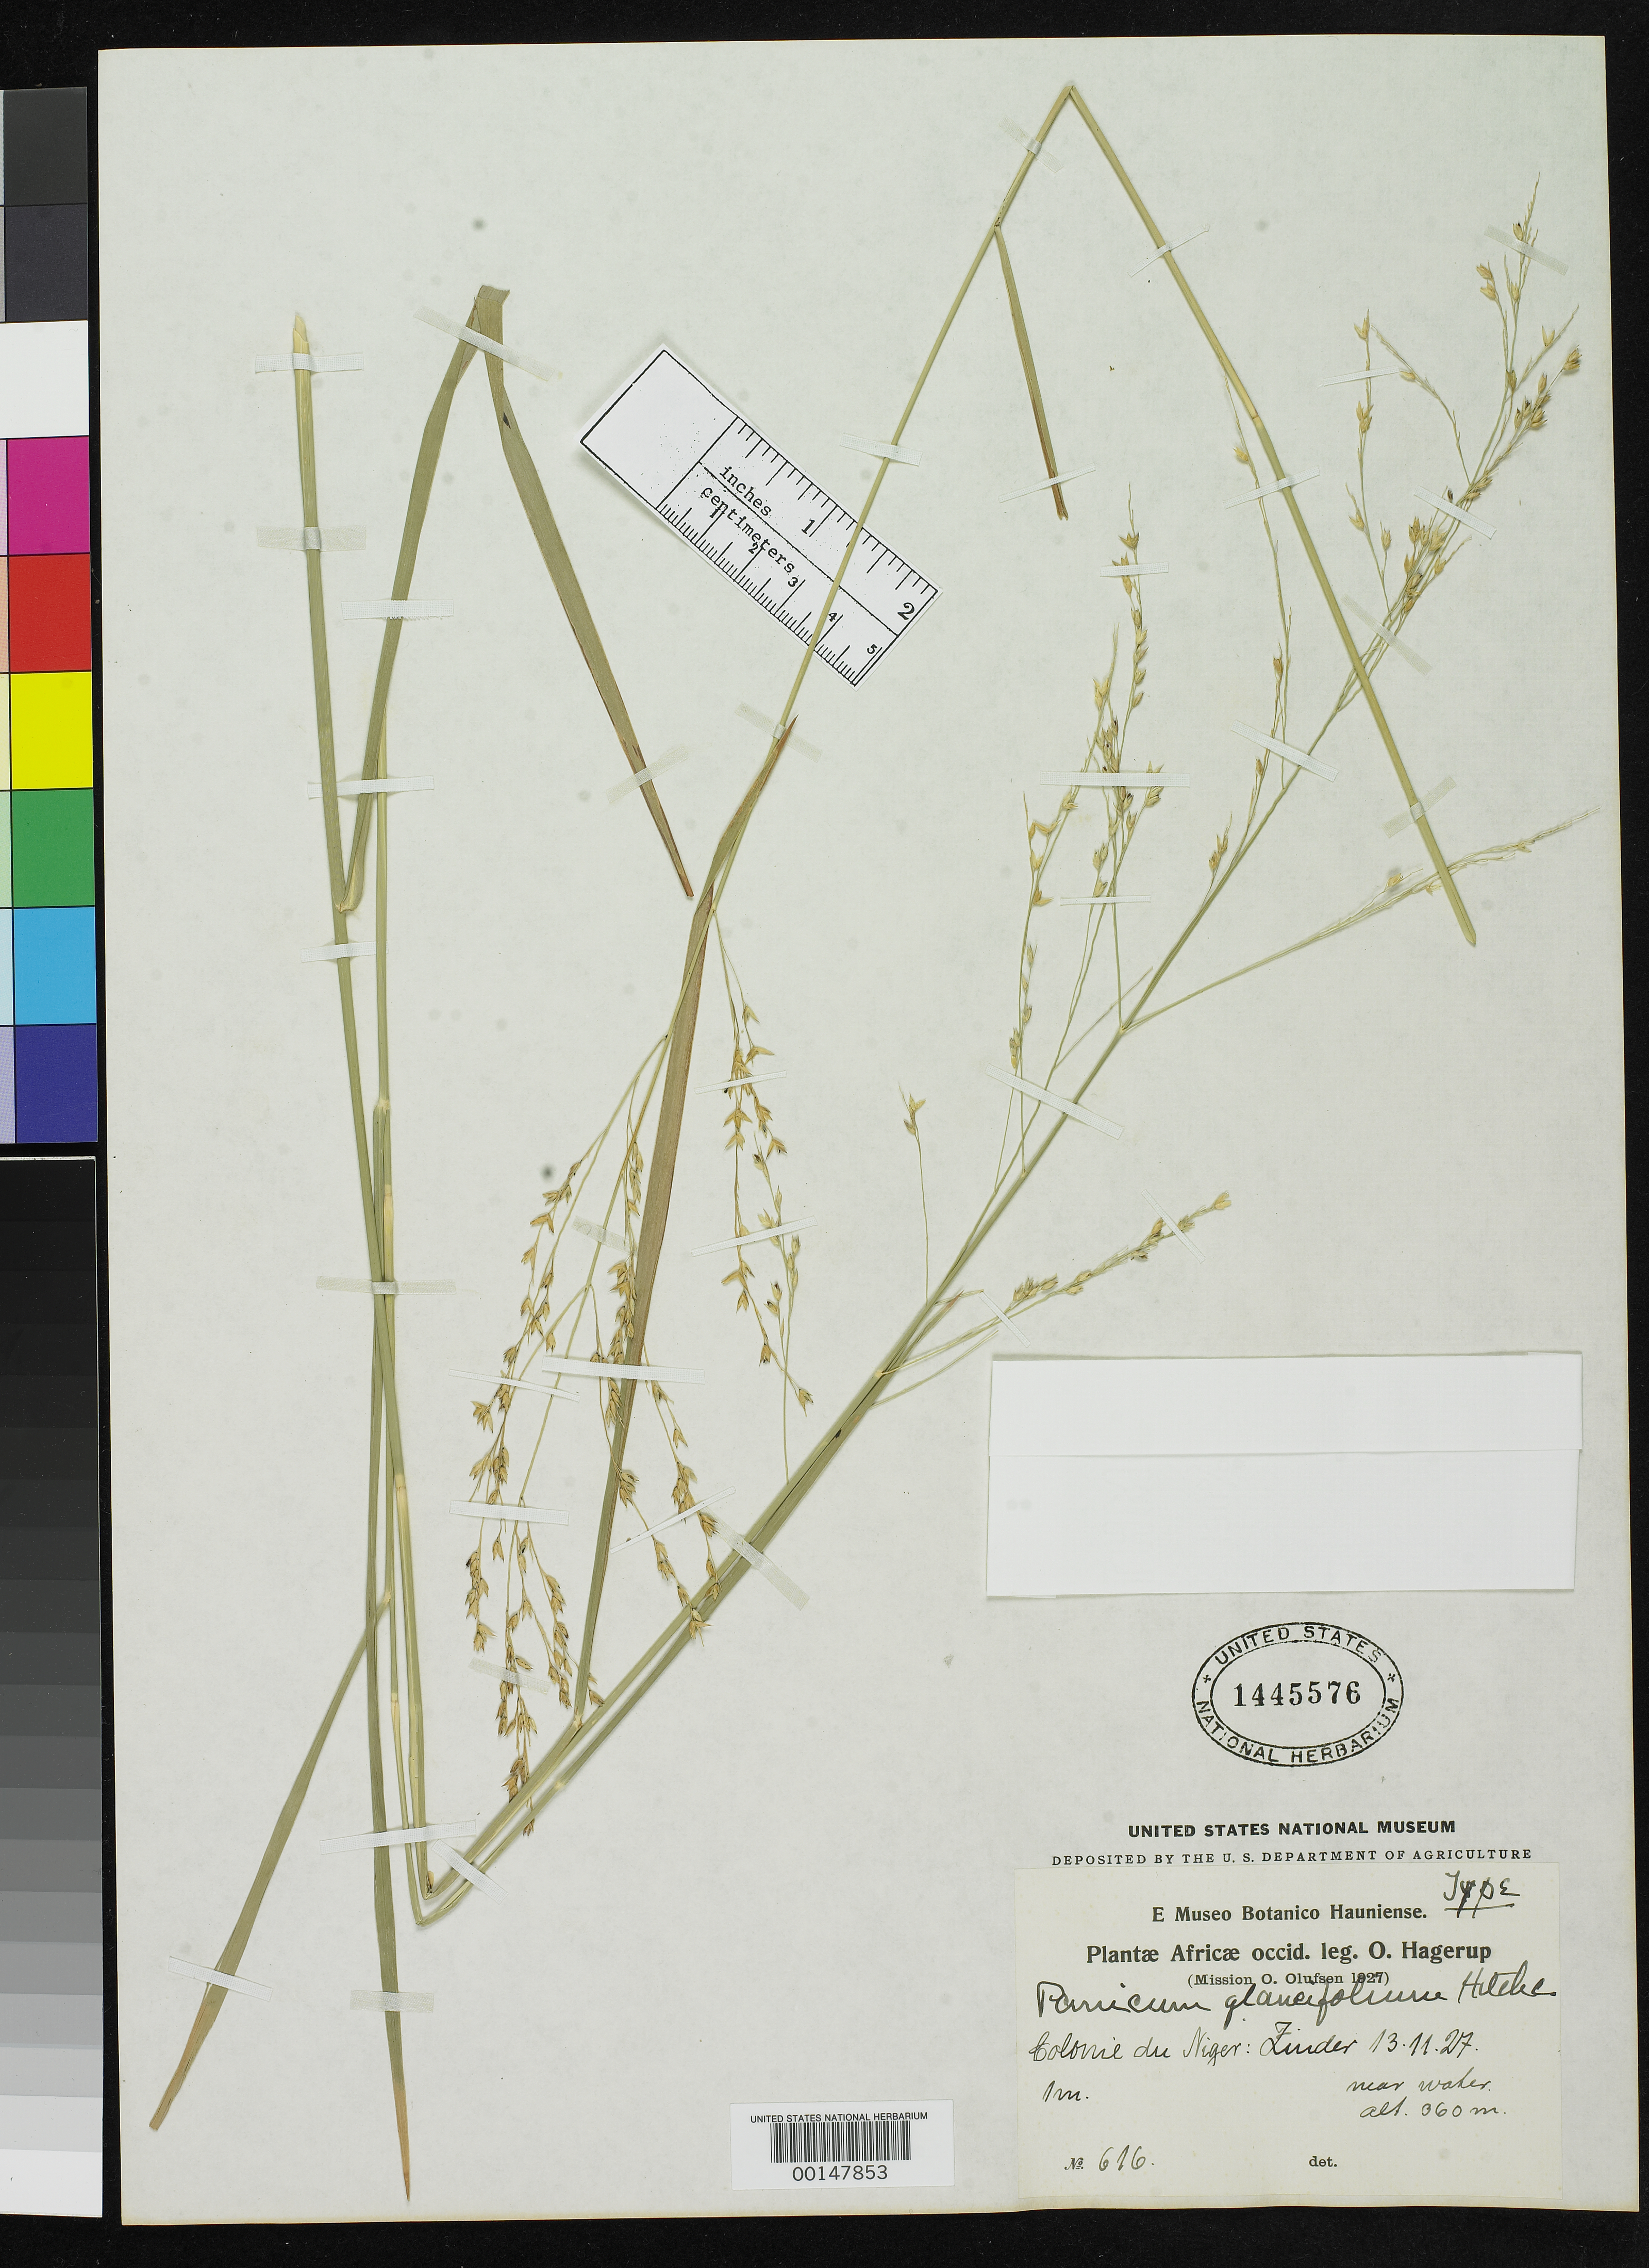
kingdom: Plantae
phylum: Tracheophyta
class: Liliopsida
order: Poales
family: Poaceae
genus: Panicum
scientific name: Panicum glaucifolium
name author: Hitchc.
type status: Holotype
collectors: O. Hagerup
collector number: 616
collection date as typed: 13 Nov 1927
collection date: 1927-11-13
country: Niger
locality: Zinder.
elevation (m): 360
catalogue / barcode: US 1445576